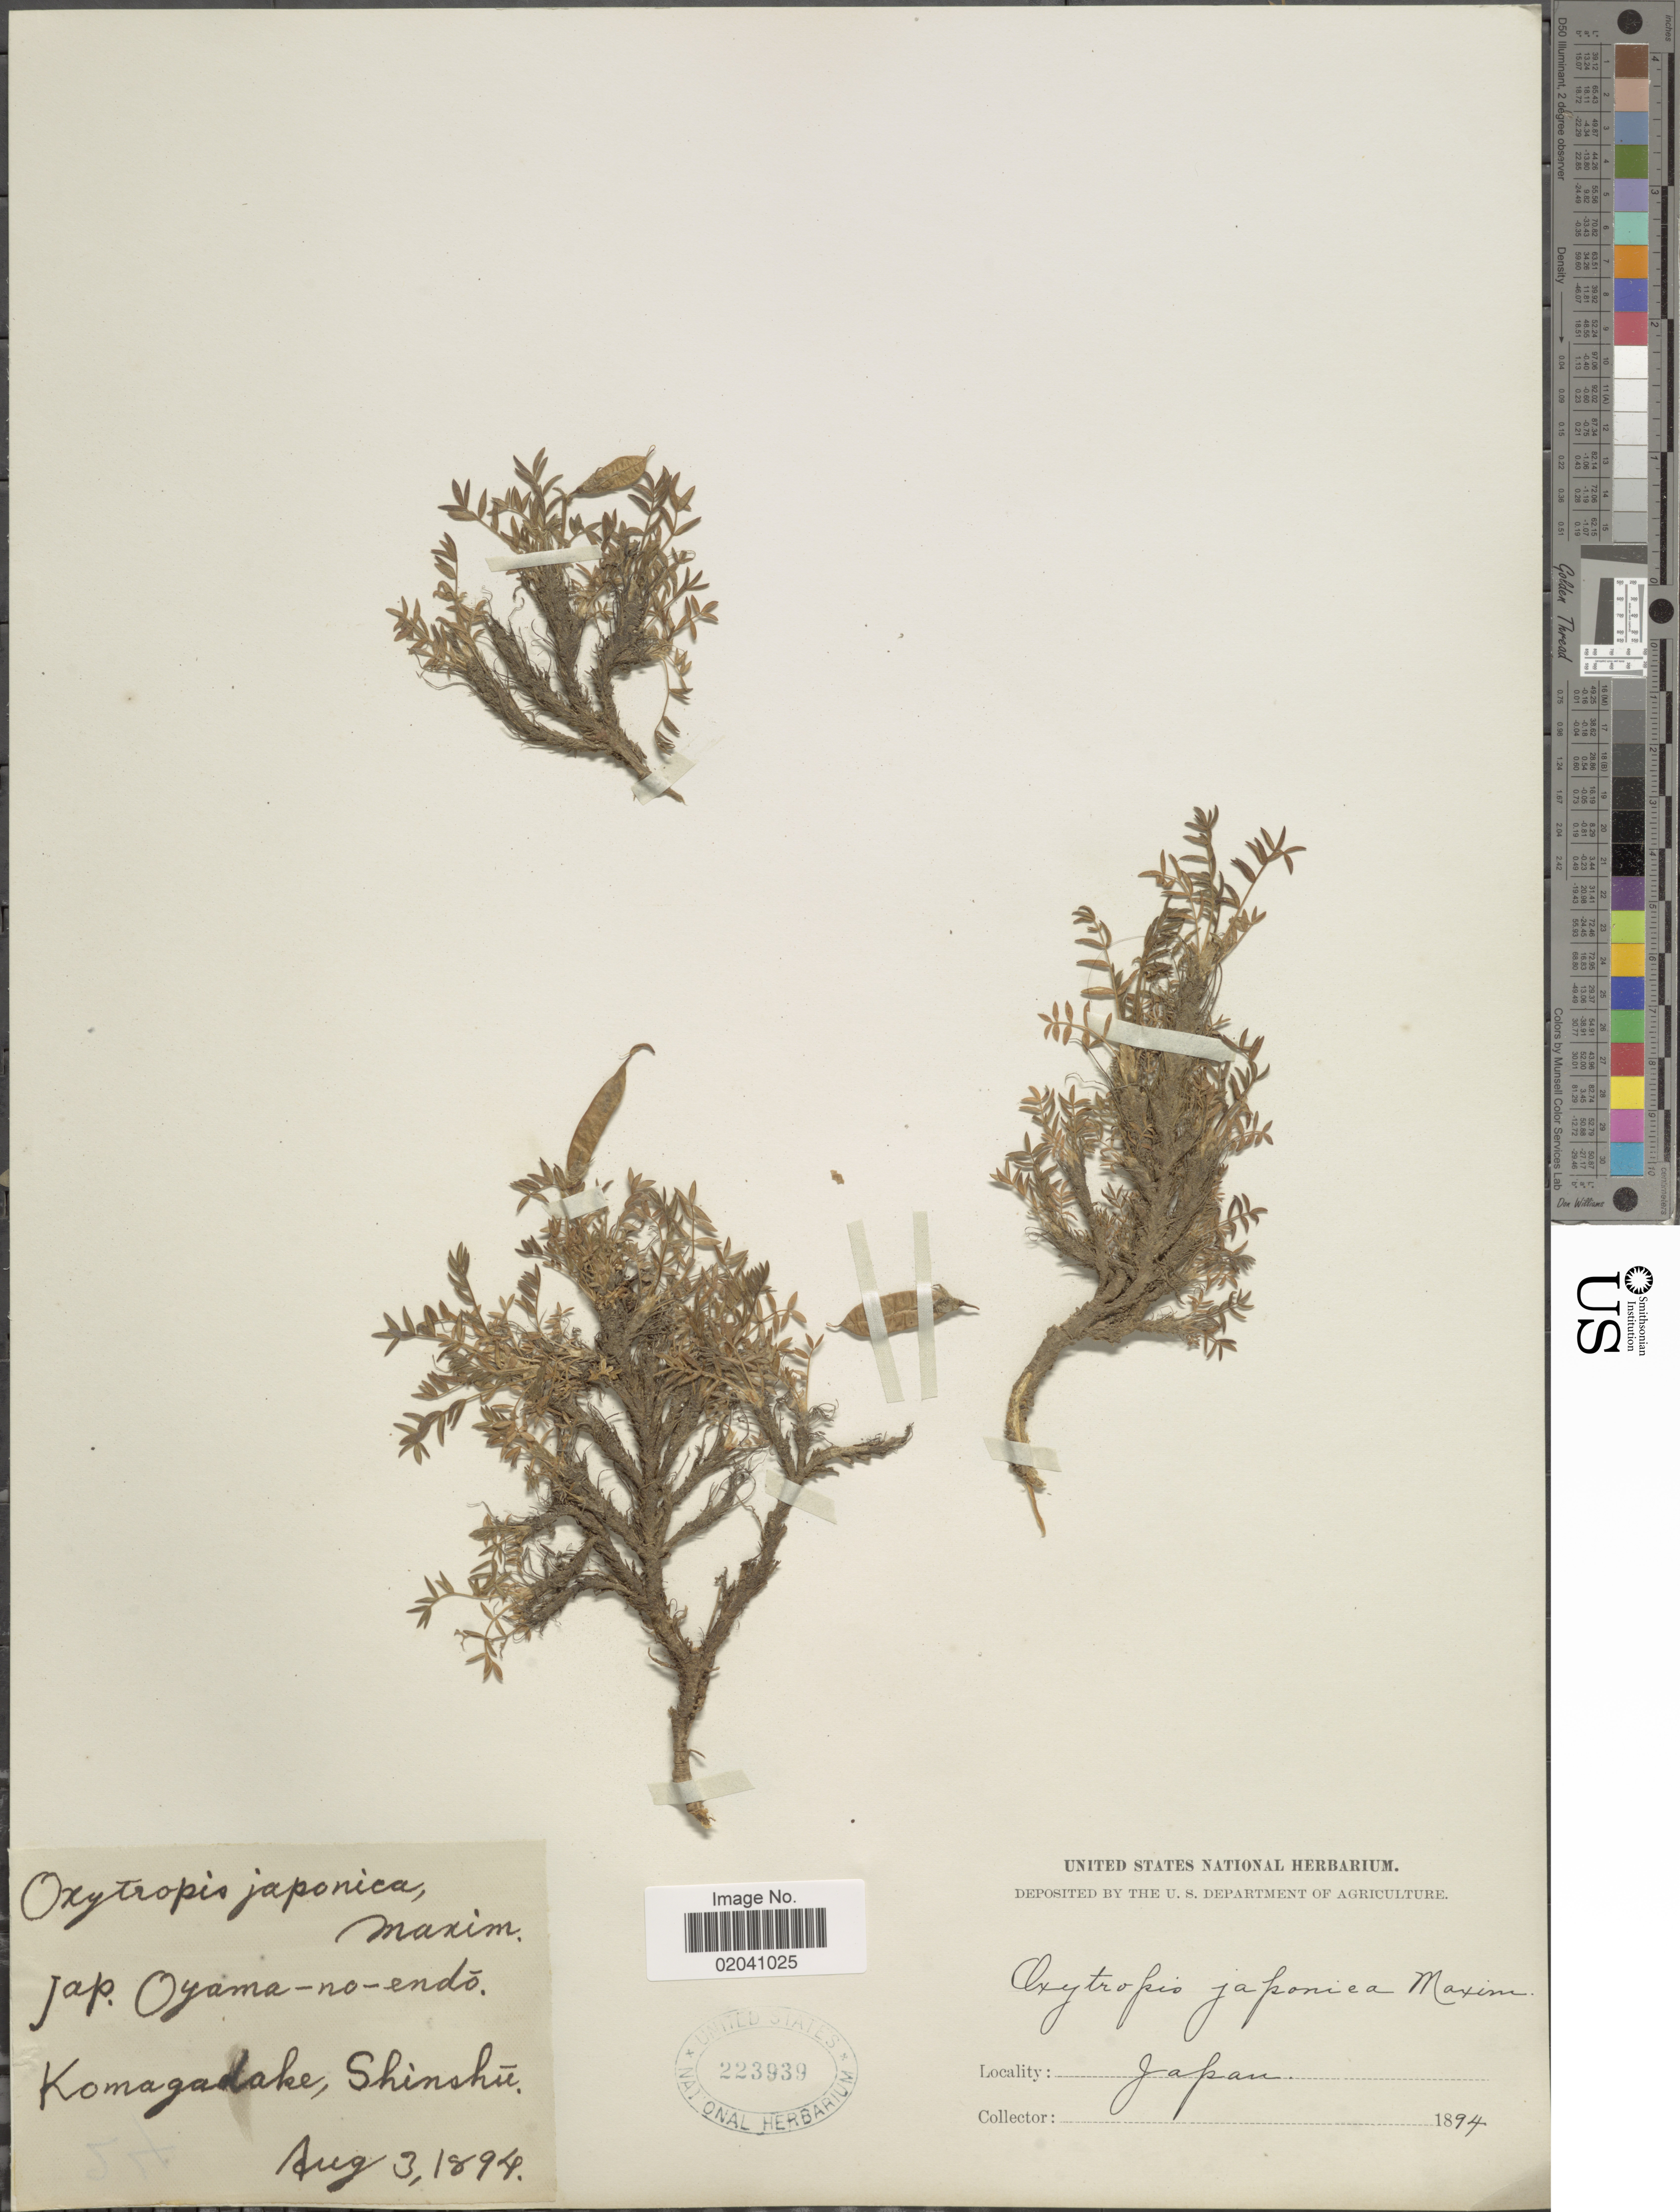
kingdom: Plantae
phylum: Tracheophyta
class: Magnoliopsida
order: Fabales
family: Fabaceae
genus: Oxytropis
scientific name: Oxytropis japonica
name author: Maxim.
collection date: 1894-08-03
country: Japan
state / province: Hokkaidō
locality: Komagadake, Shinshu.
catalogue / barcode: US 223939